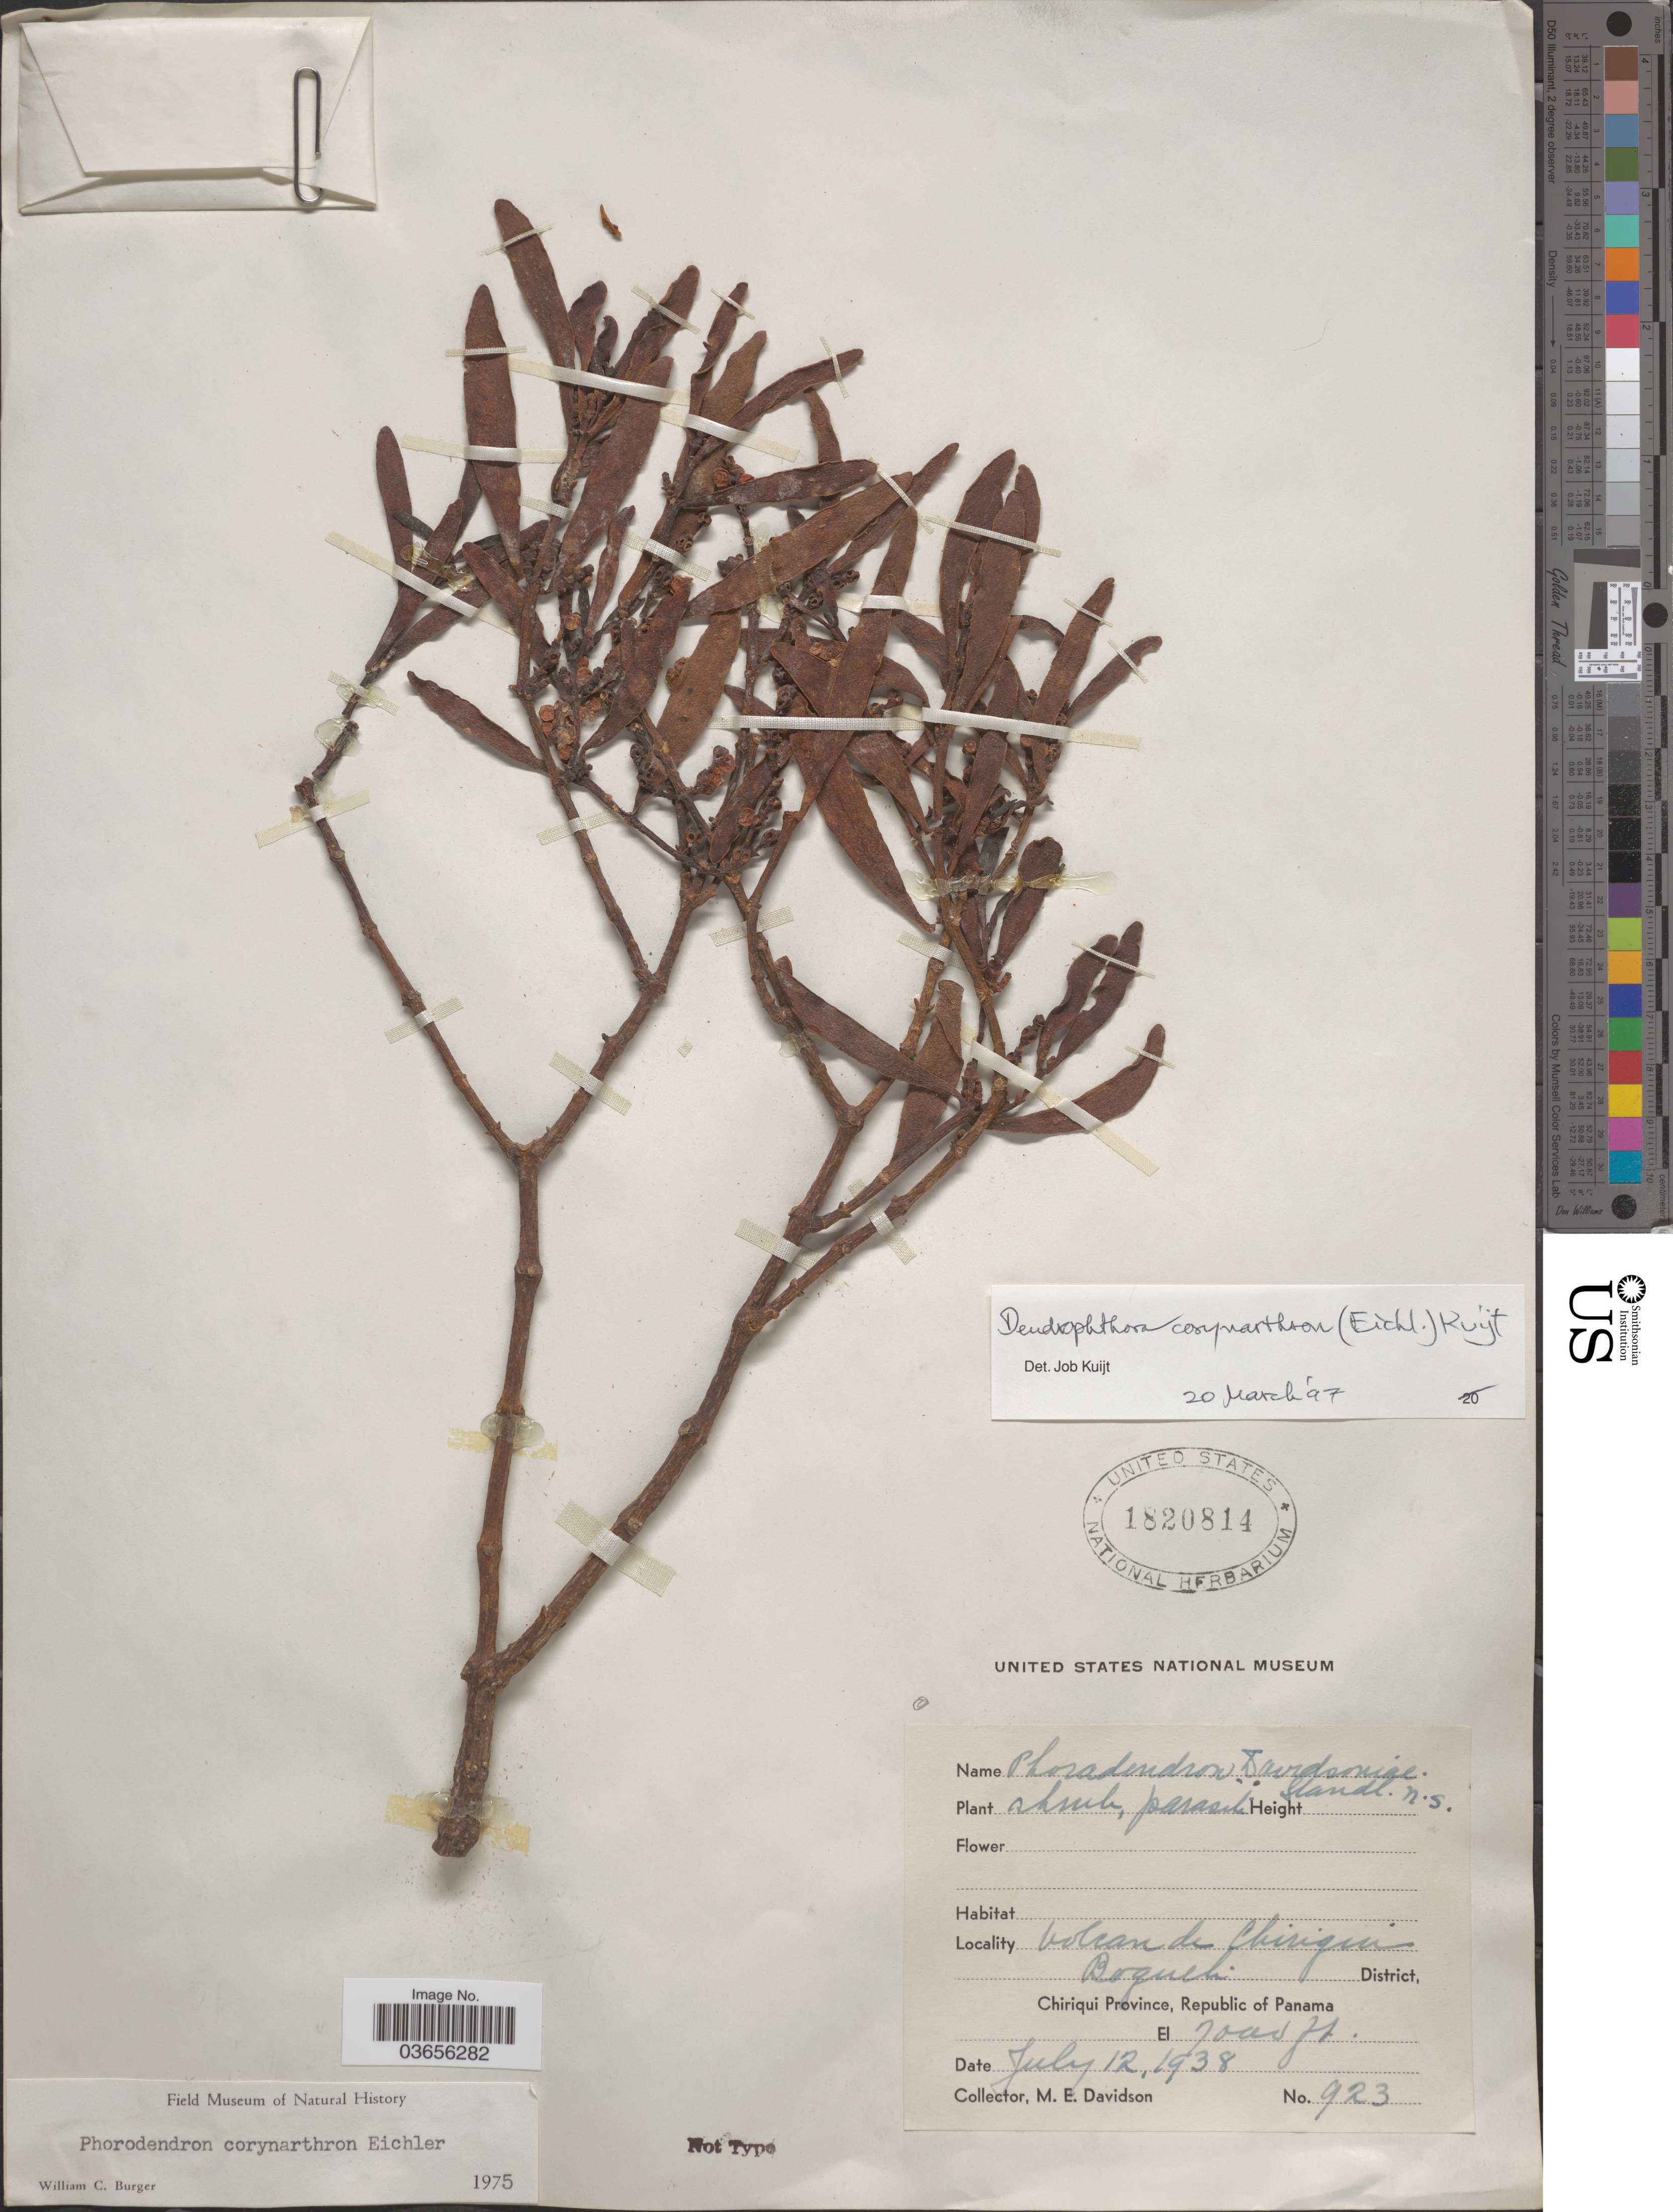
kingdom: Plantae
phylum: Tracheophyta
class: Magnoliopsida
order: Santalales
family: Viscaceae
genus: Dendrophthora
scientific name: Dendrophthora squamigera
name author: (Benth.) Kuntze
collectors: M. E. Davidson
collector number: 923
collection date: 1938-07-12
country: Panama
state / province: Chiriqui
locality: Volcan de Chiriqui. Boquete District.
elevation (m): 2134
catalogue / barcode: US 1820814